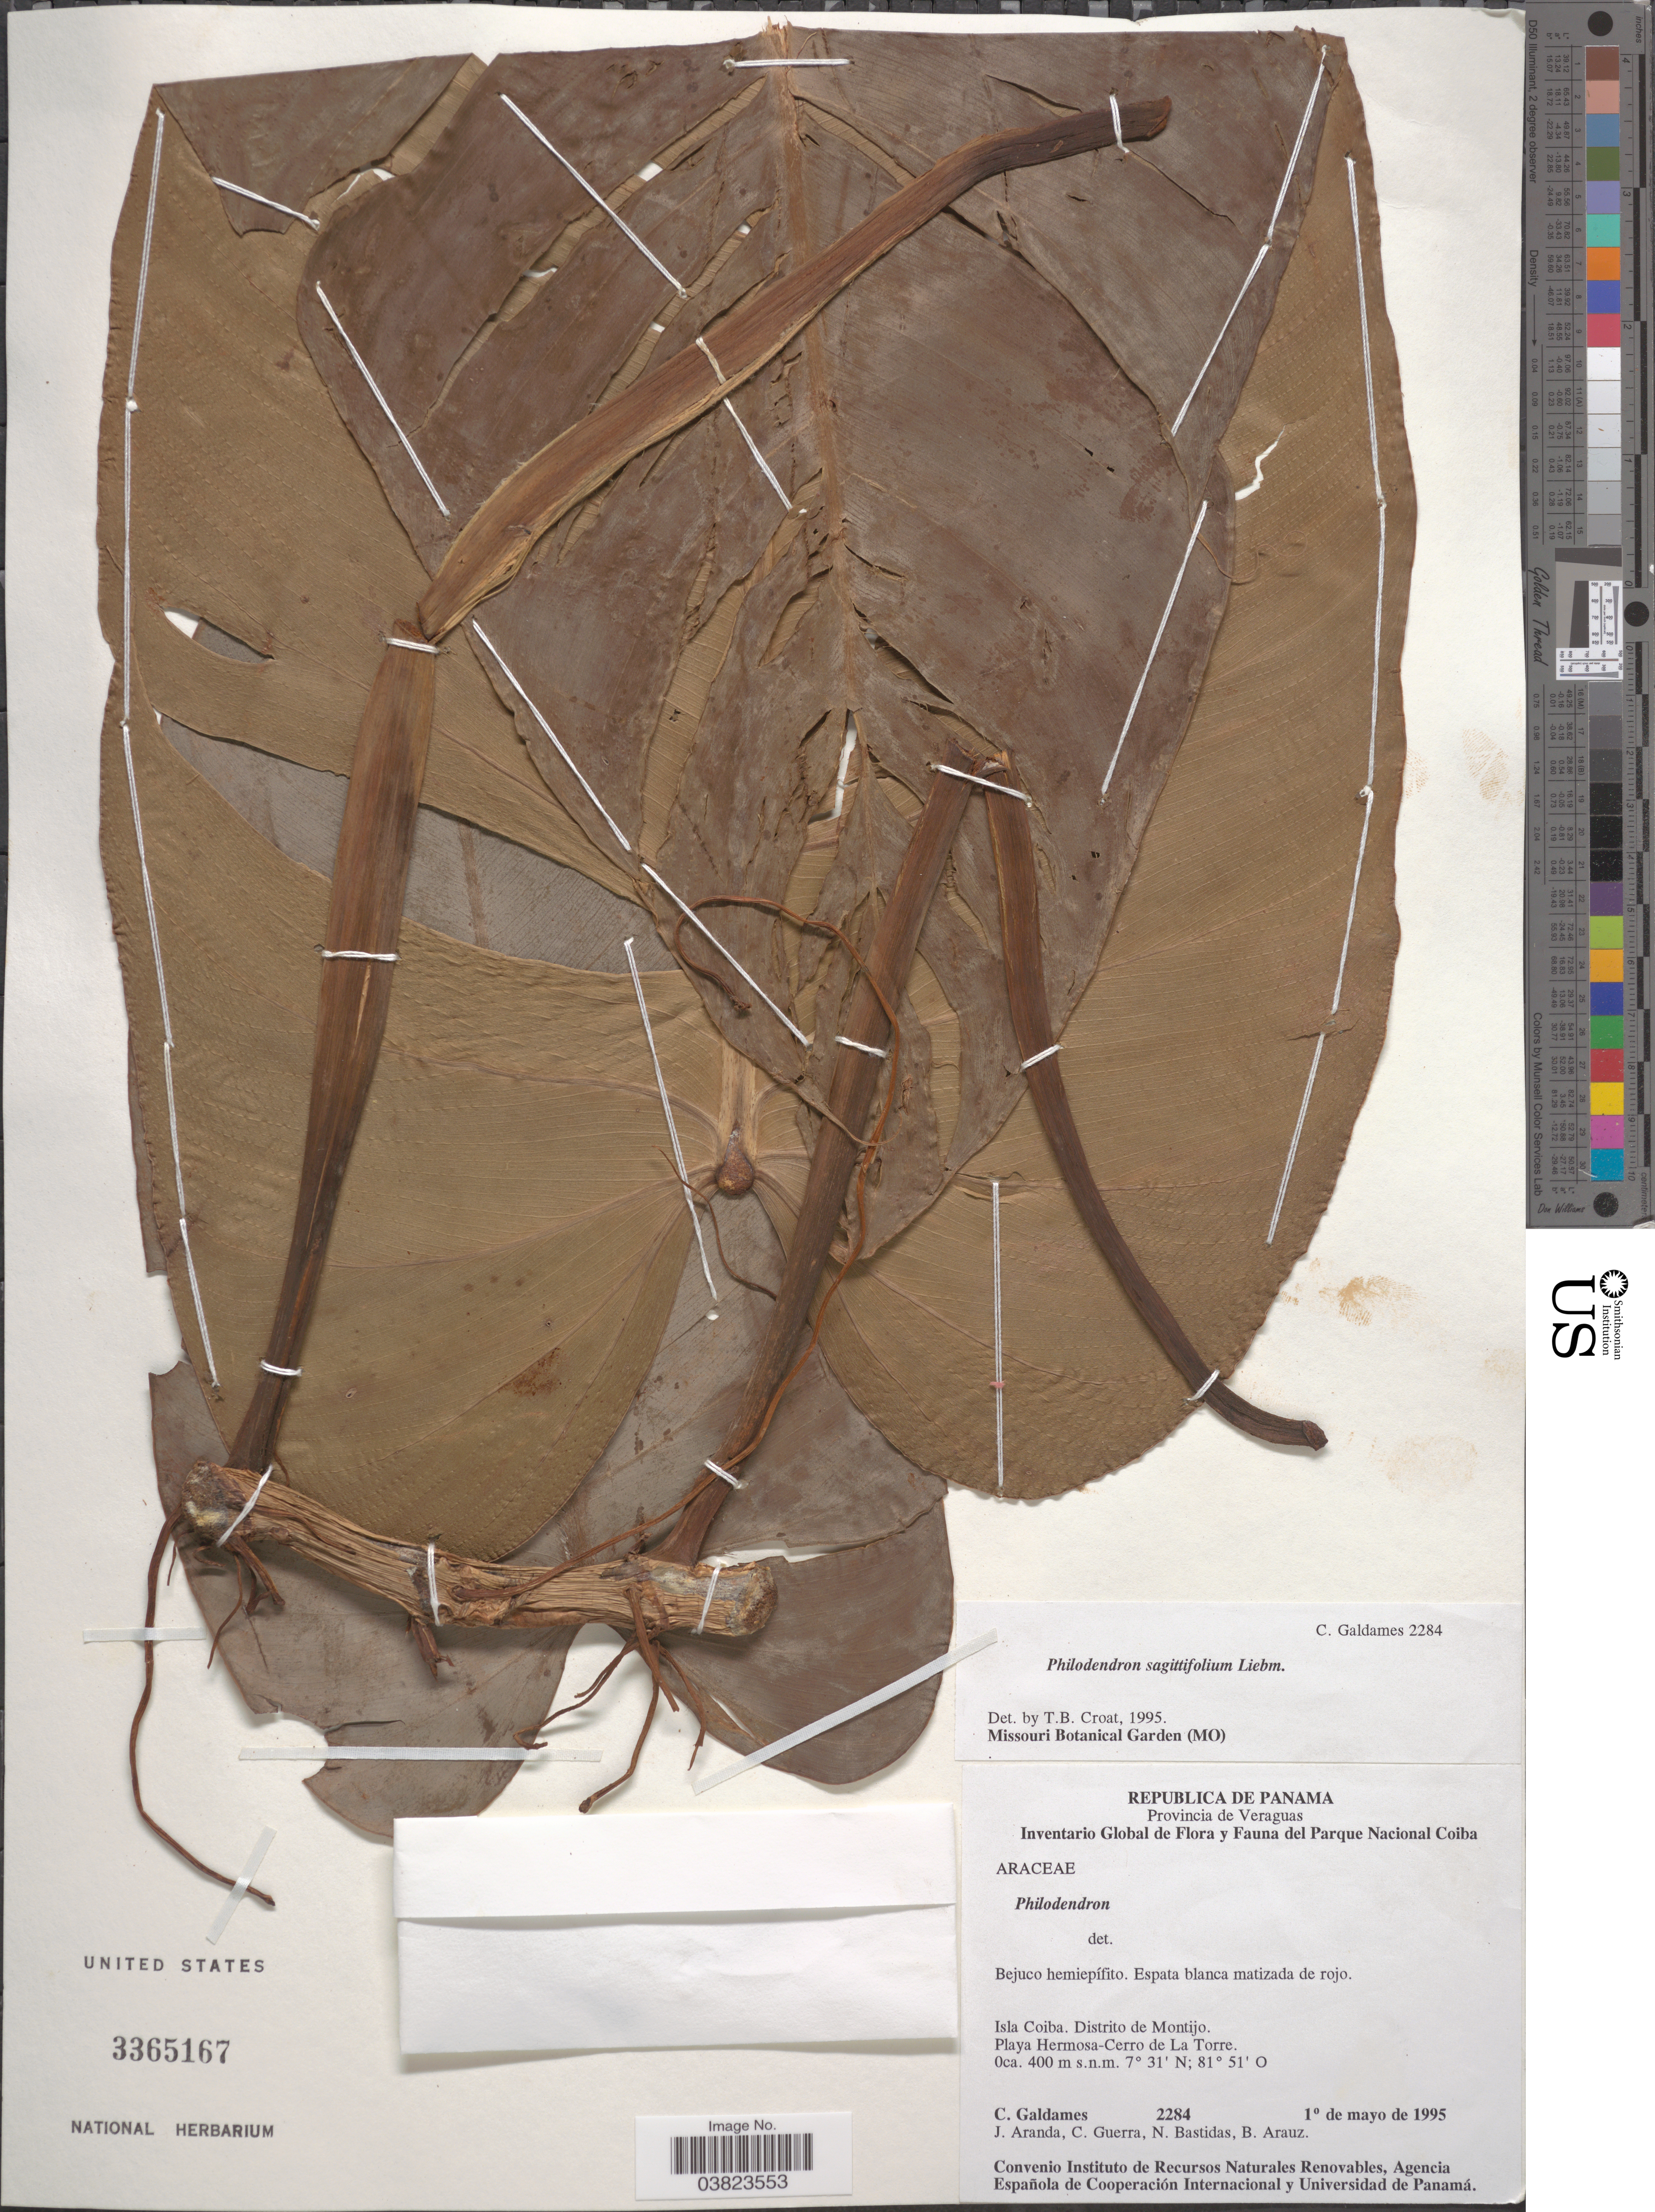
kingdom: Plantae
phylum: Tracheophyta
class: Liliopsida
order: Alismatales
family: Araceae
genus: Philodendron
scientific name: Philodendron sagittifolium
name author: Liebm.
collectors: C. Galdames, J. Aranda, C. Guerra, N. Bastidas & B. Araúz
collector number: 2284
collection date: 1995-05-01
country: Panama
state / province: Veraguas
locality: Parque Nacional Coiba. Isla Coiba. Distrito de Montijo. Playa Hermosa-Cerro de La Torre.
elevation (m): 400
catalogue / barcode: US 3365167